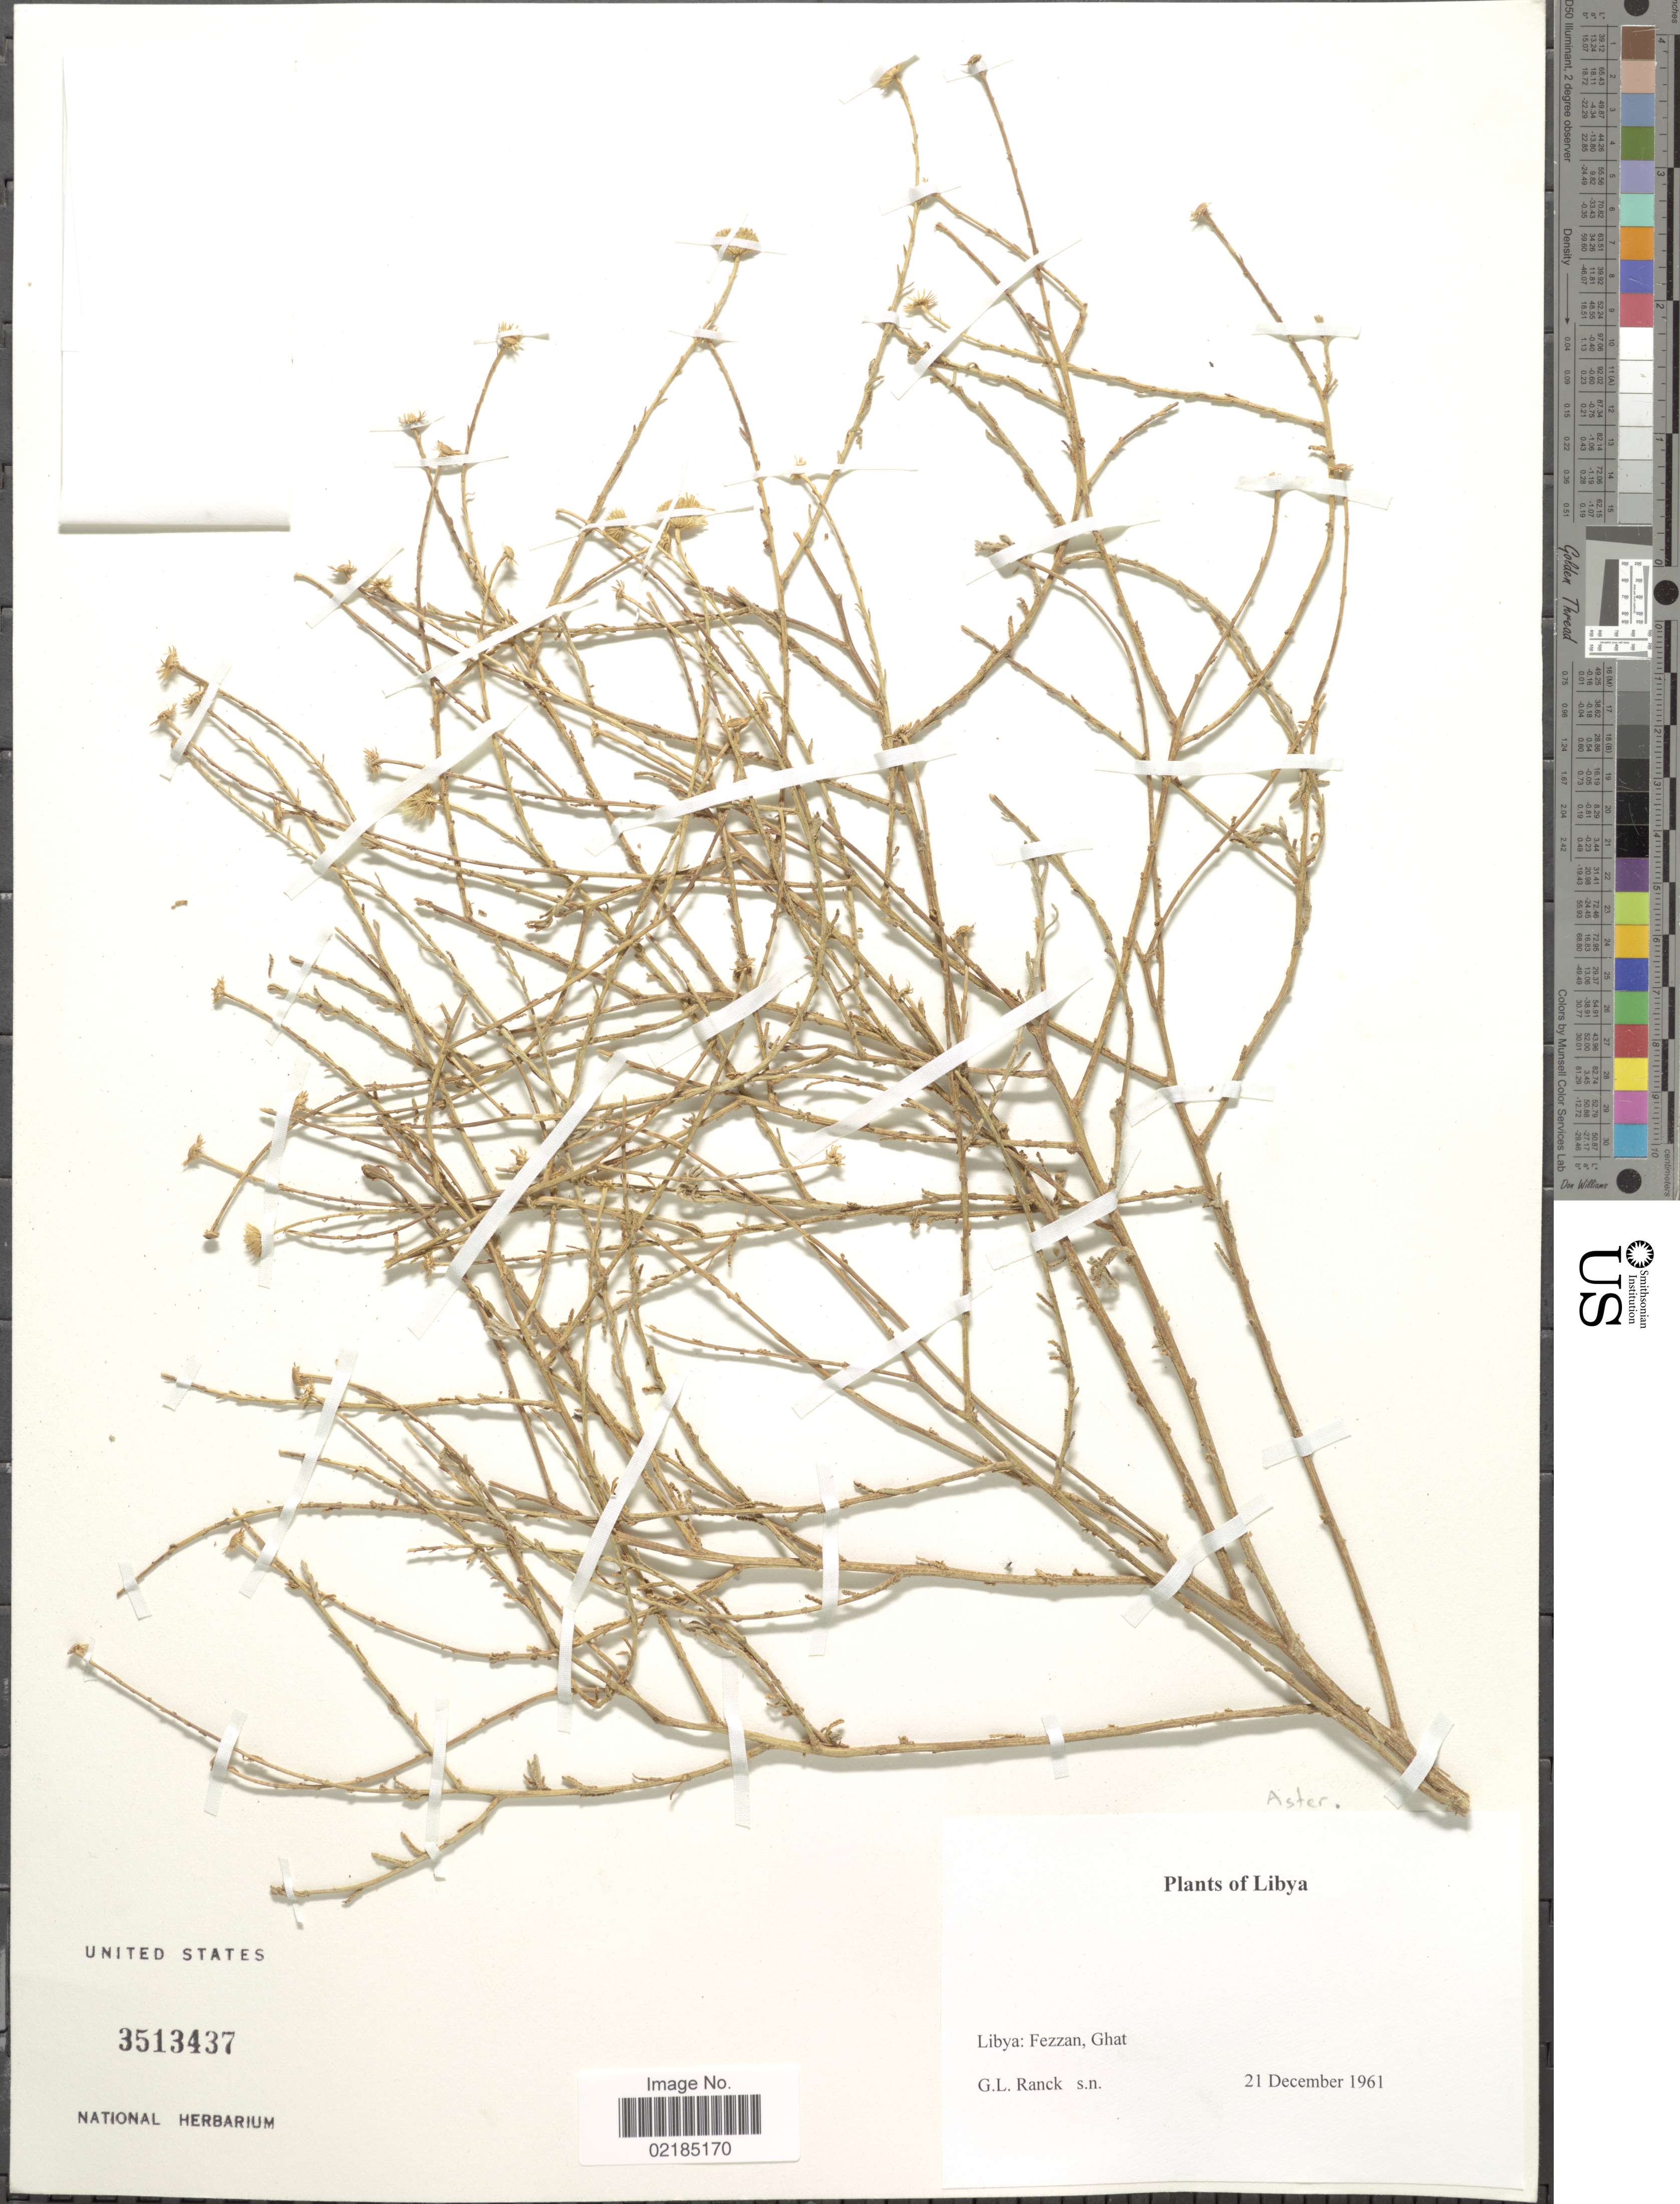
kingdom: Plantae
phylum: Tracheophyta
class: Magnoliopsida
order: Asterales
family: Asteraceae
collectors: G. Ranck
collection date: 1961-12-21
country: Libya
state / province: Ghāt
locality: Libya: Fezzan, Ghat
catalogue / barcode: US 3513437